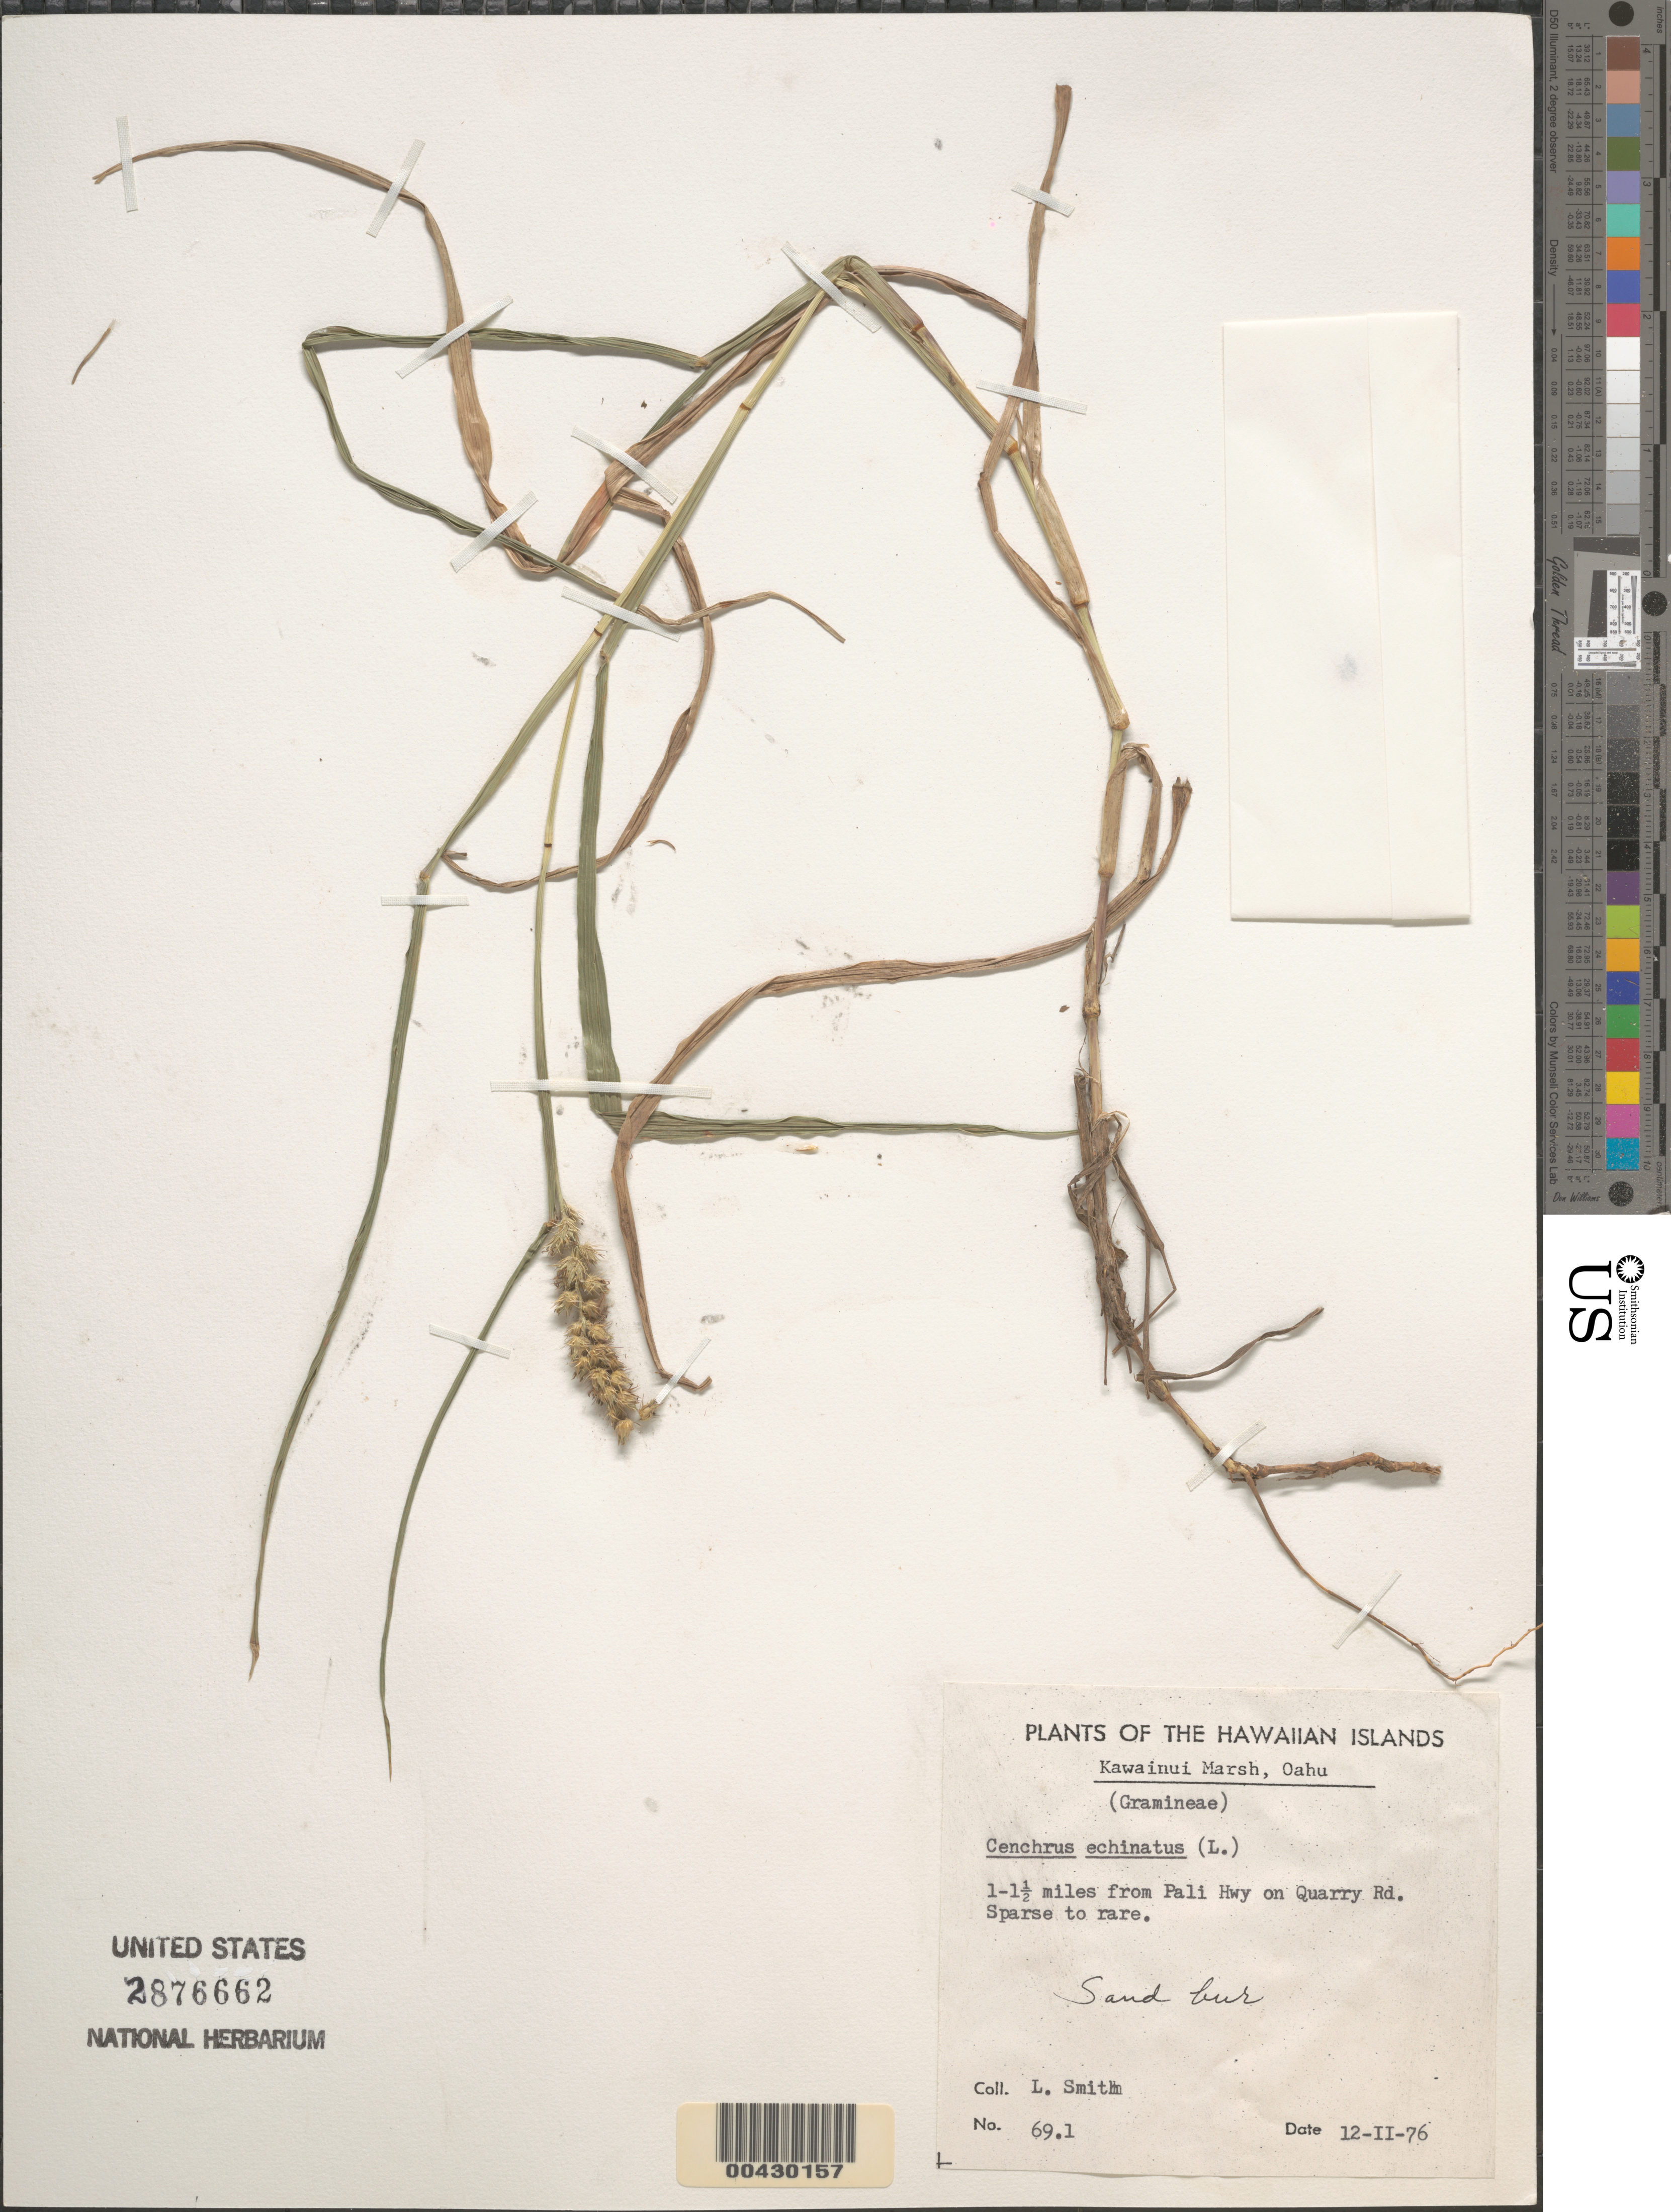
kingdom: Plantae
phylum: Tracheophyta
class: Liliopsida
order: Poales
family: Poaceae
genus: Cenchrus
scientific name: Cenchrus echinatus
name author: L.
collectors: L. Smith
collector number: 69.1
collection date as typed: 12 Feb 1976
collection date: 1976-02-12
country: United States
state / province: Hawaii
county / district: Honolulu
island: Oahu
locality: Kawainui Marsh, 1-1 1/2 miles from Pali Highway on Quarry road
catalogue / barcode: US 2876662